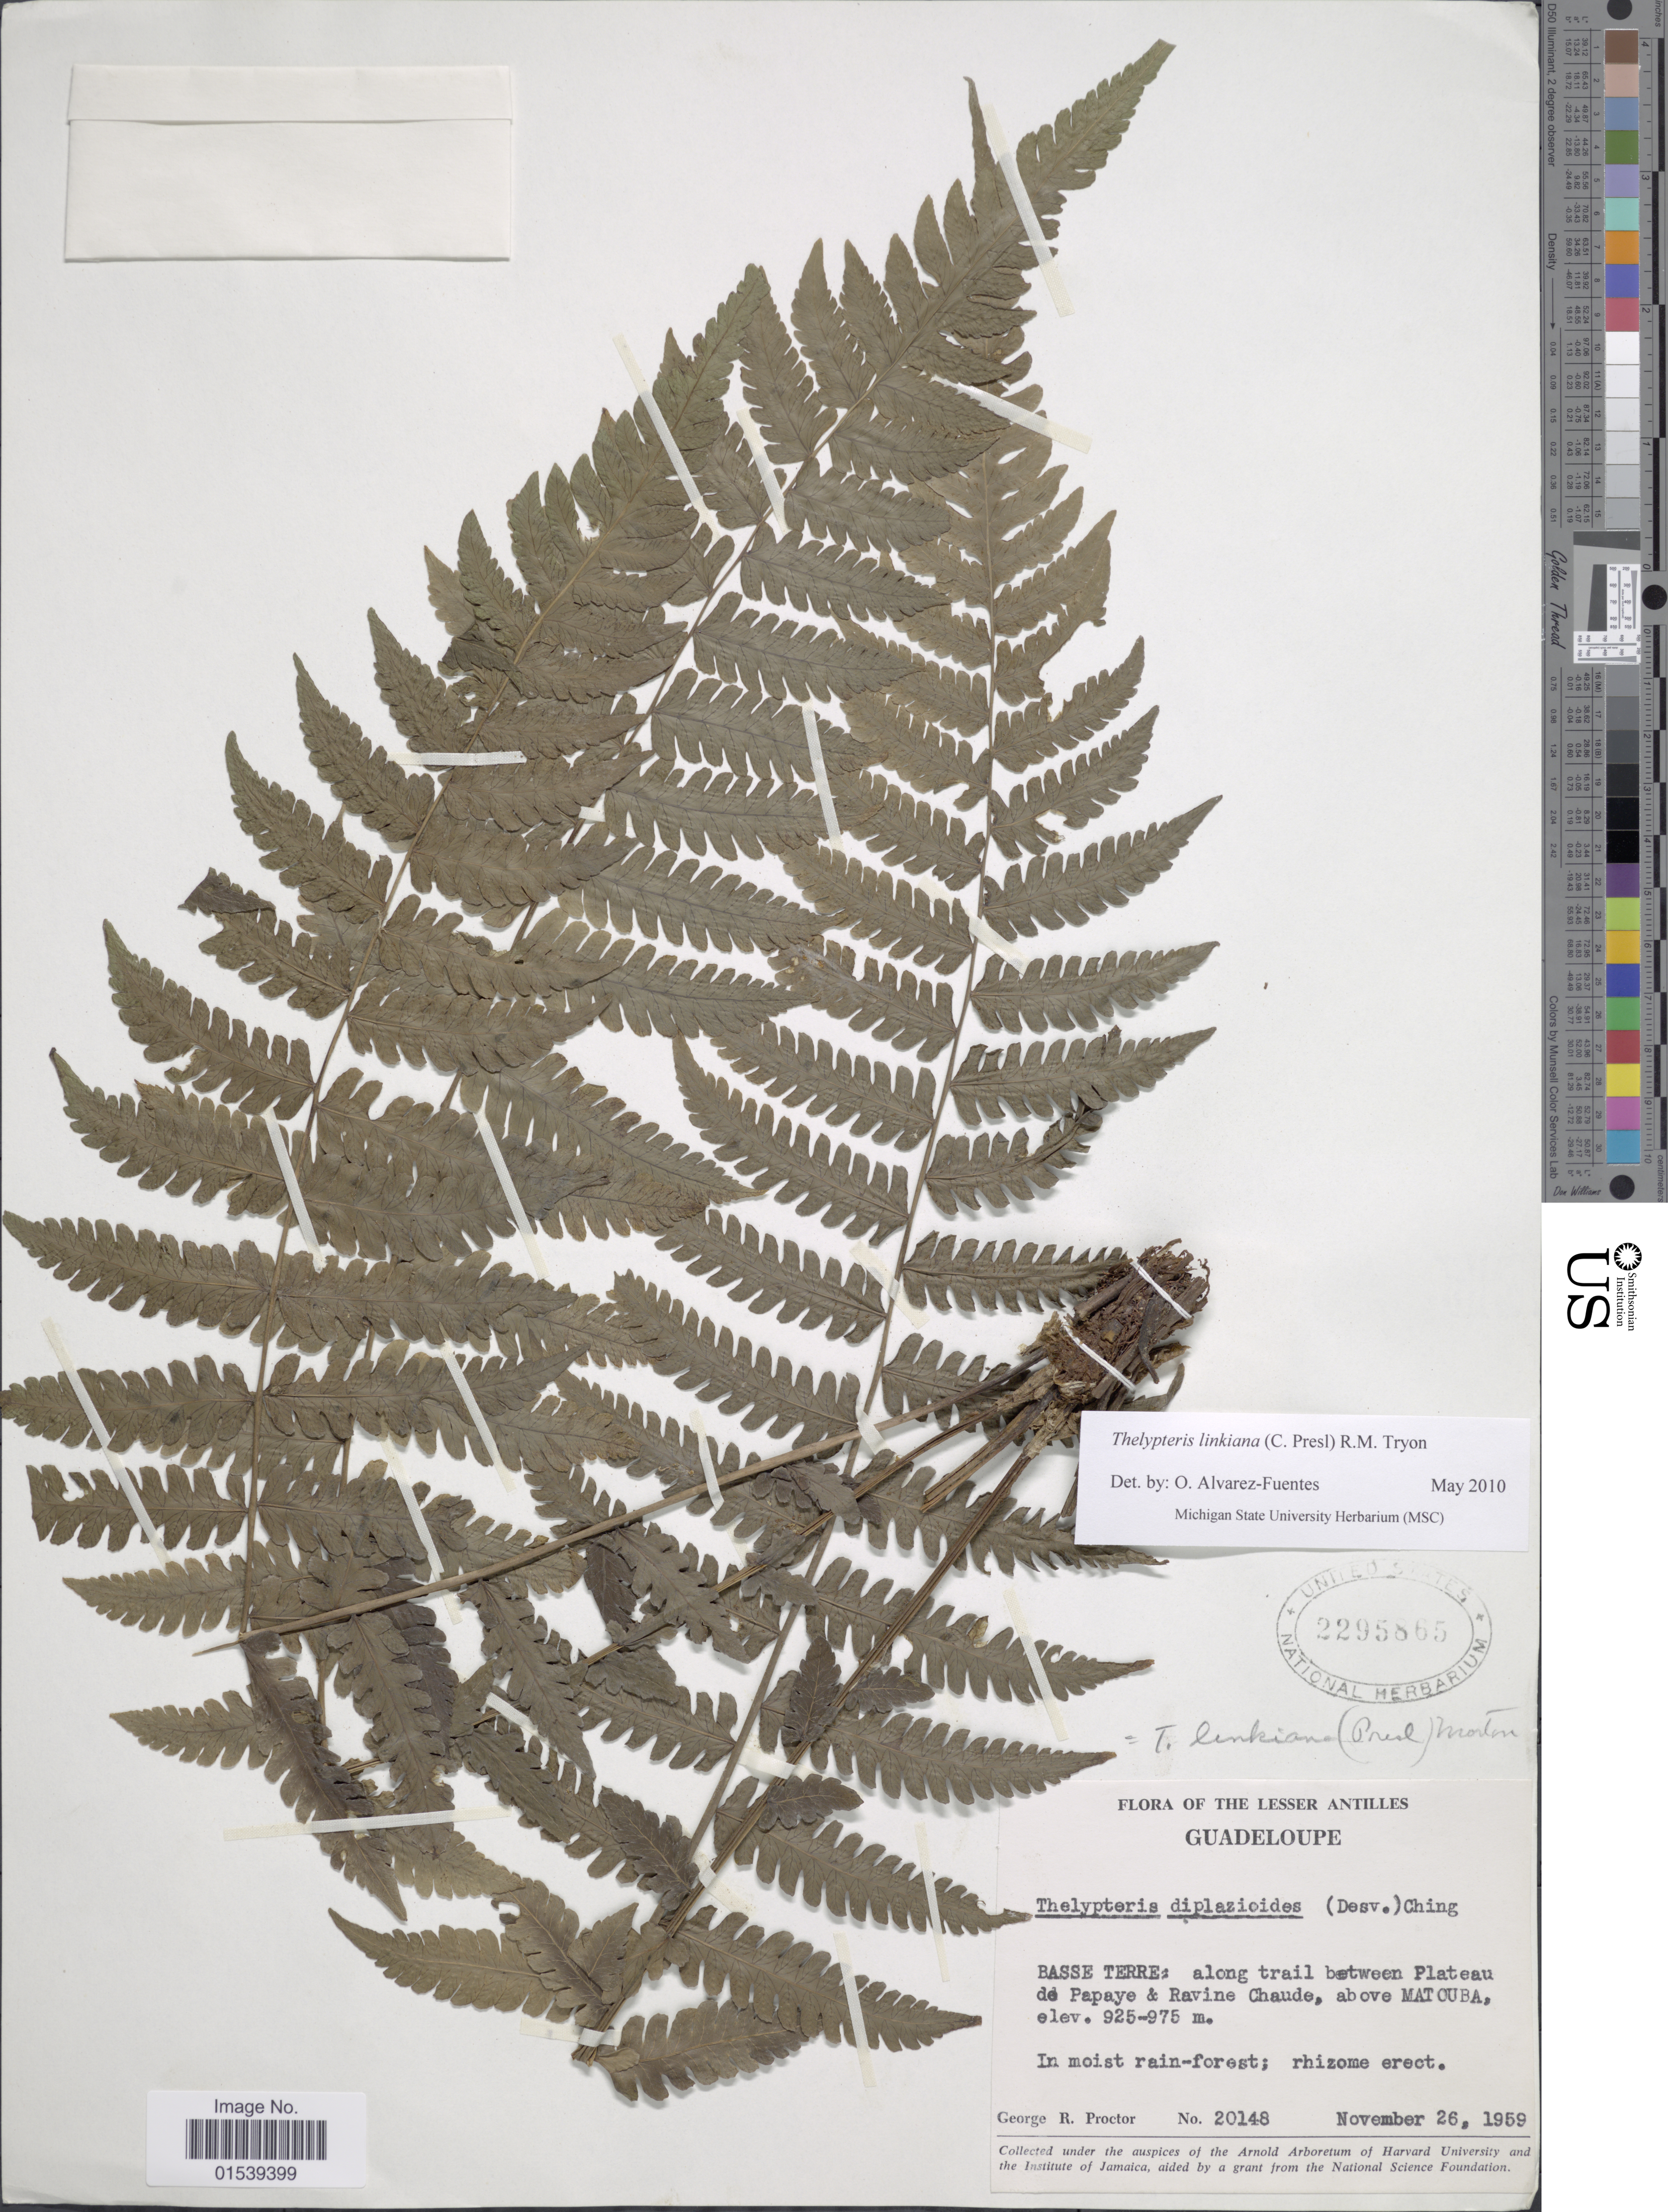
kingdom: Plantae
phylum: Tracheophyta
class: Polypodiopsida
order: Polypodiales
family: Thelypteridaceae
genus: Amauropelta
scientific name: Amauropelta linkiana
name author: (C. Presl) Pic. Serm.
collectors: G. R. Proctor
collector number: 20148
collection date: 1959-11-26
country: Guadeloupe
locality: Lesser Antilles, Basse Terre: along trail between Plateau de Papaye & Ravine Chaude, above Matouba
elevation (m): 925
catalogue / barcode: US 2295865